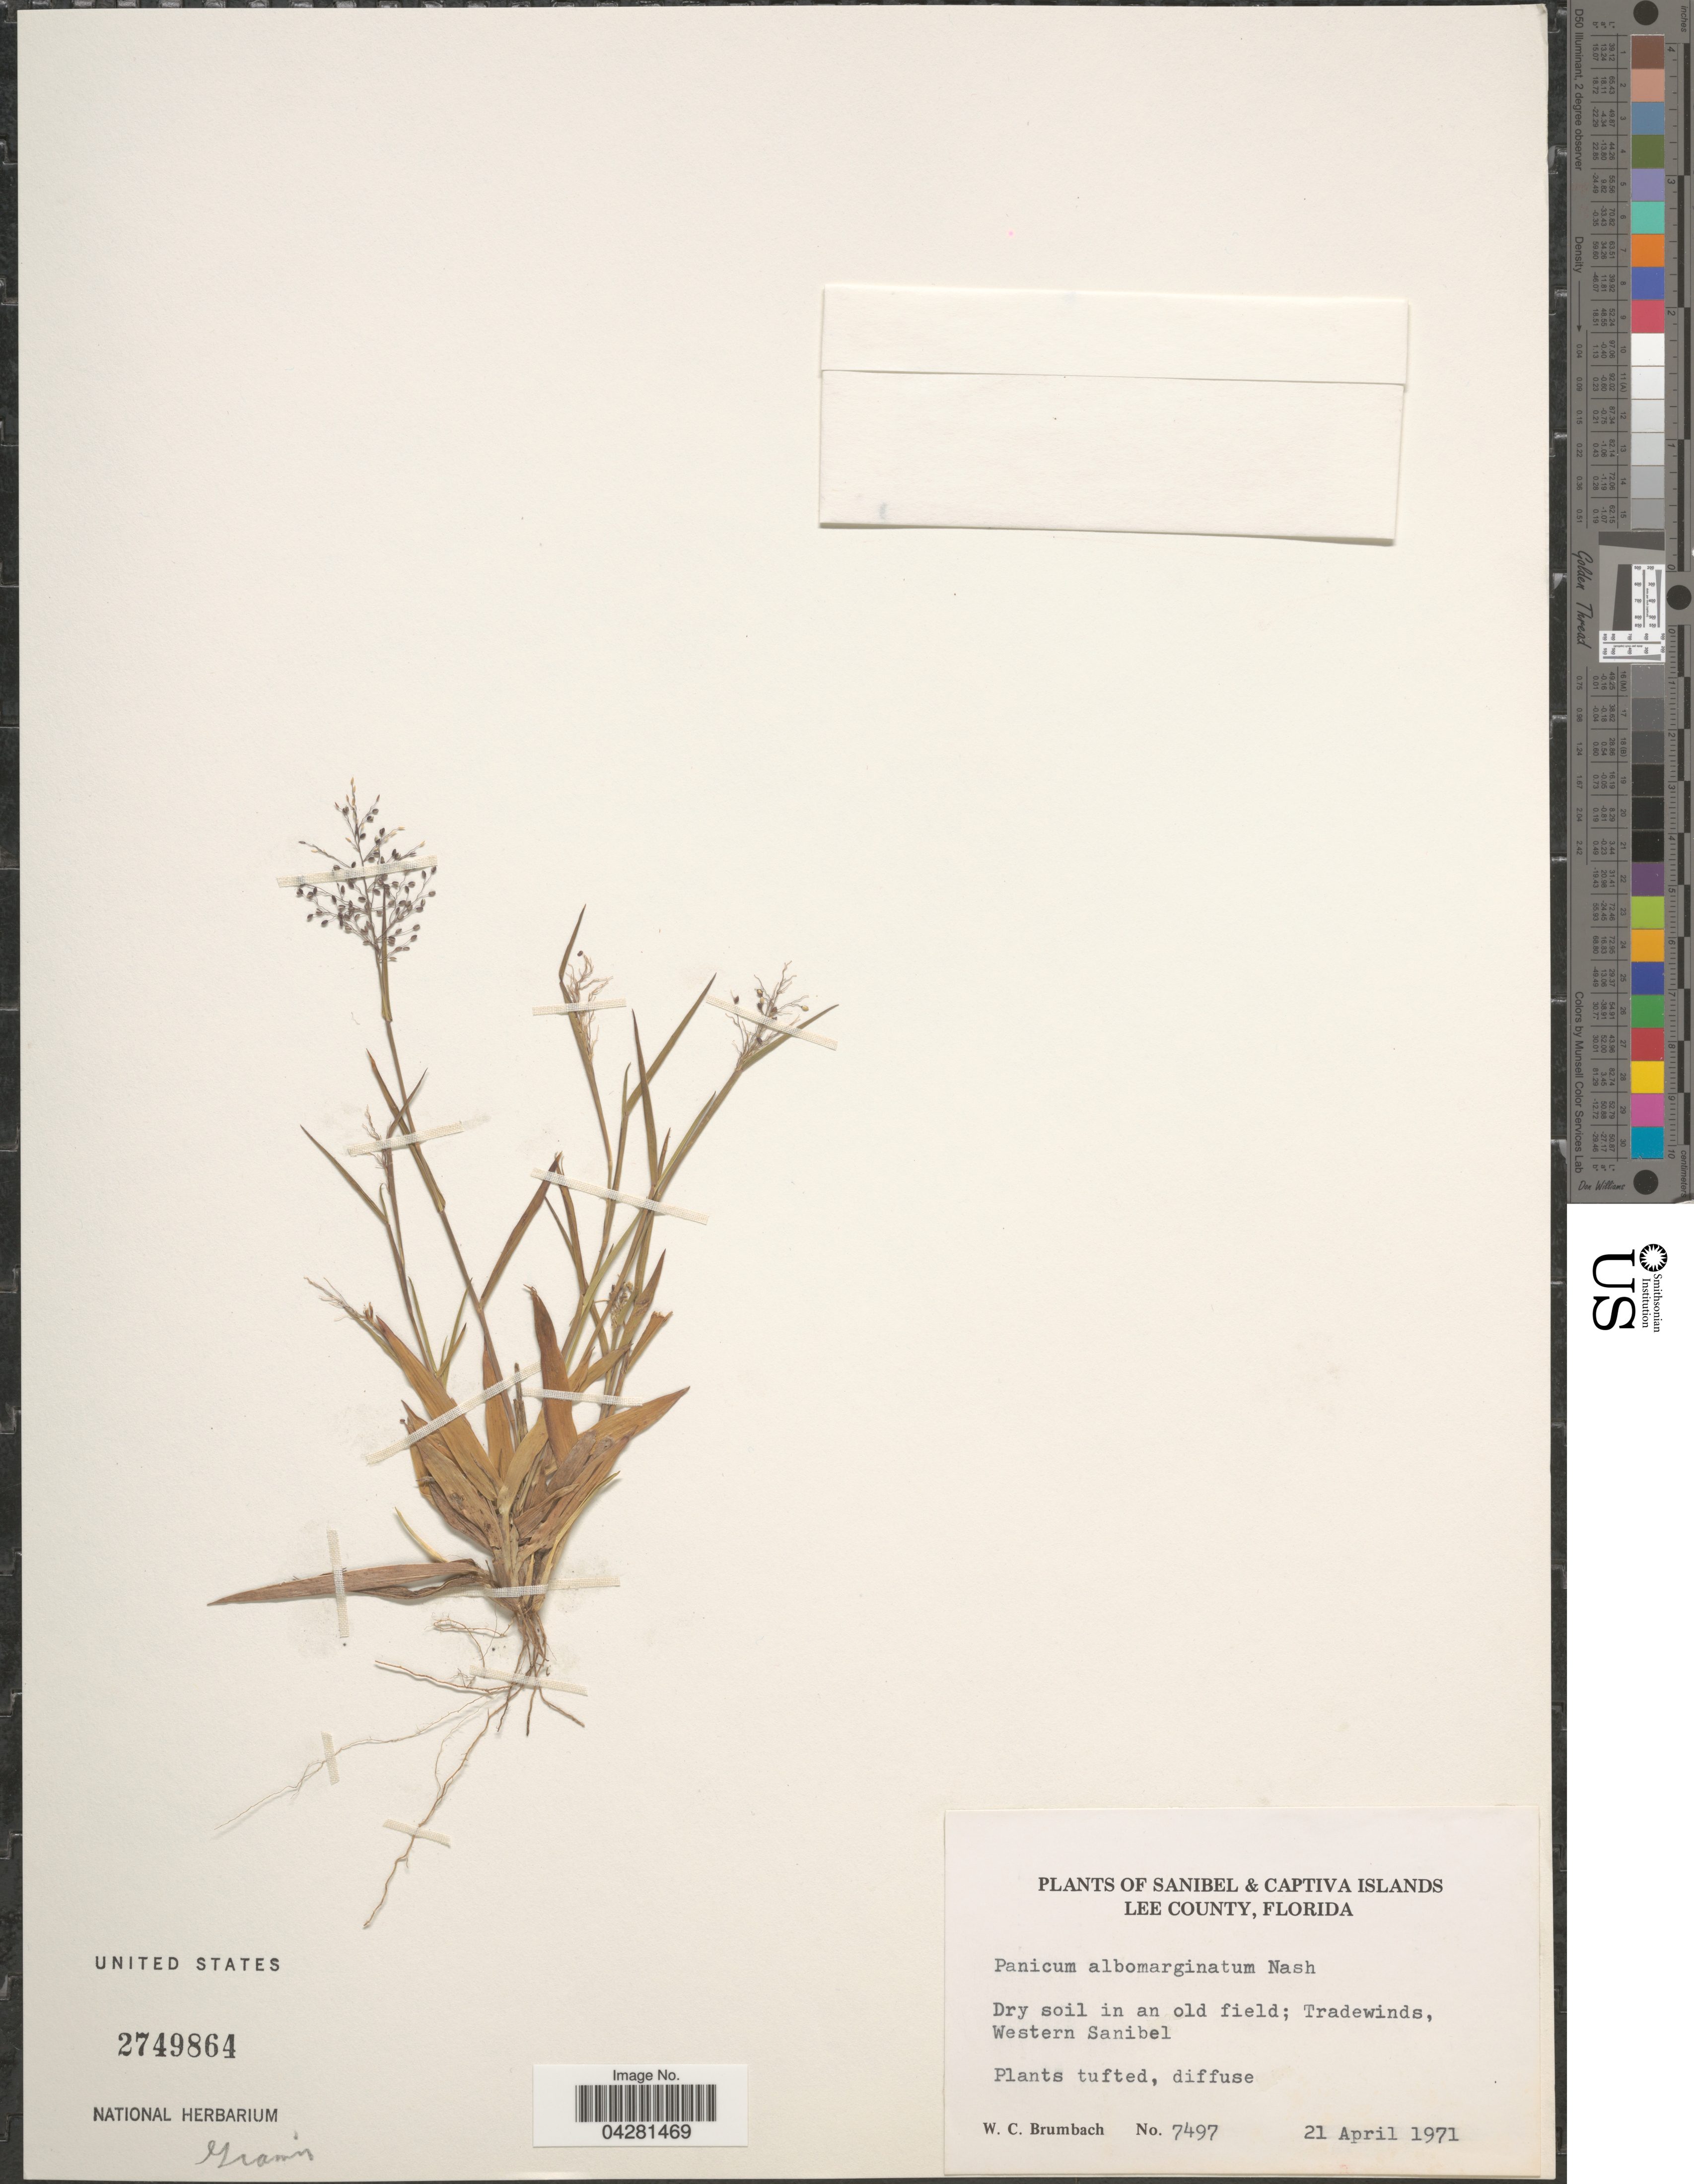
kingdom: Plantae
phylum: Tracheophyta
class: Liliopsida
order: Poales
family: Poaceae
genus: Dichanthelium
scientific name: Dichanthelium dichotomum var. unciphyllum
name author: (Trin.) Davidse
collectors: W. C. Brumbach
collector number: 7497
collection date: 1971-04-21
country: United States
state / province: Florida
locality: Sanibel & Captiva Islands. Lee County. Dry soil in an old field; Tradewinds, Western Sanibel.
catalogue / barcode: US 2749864